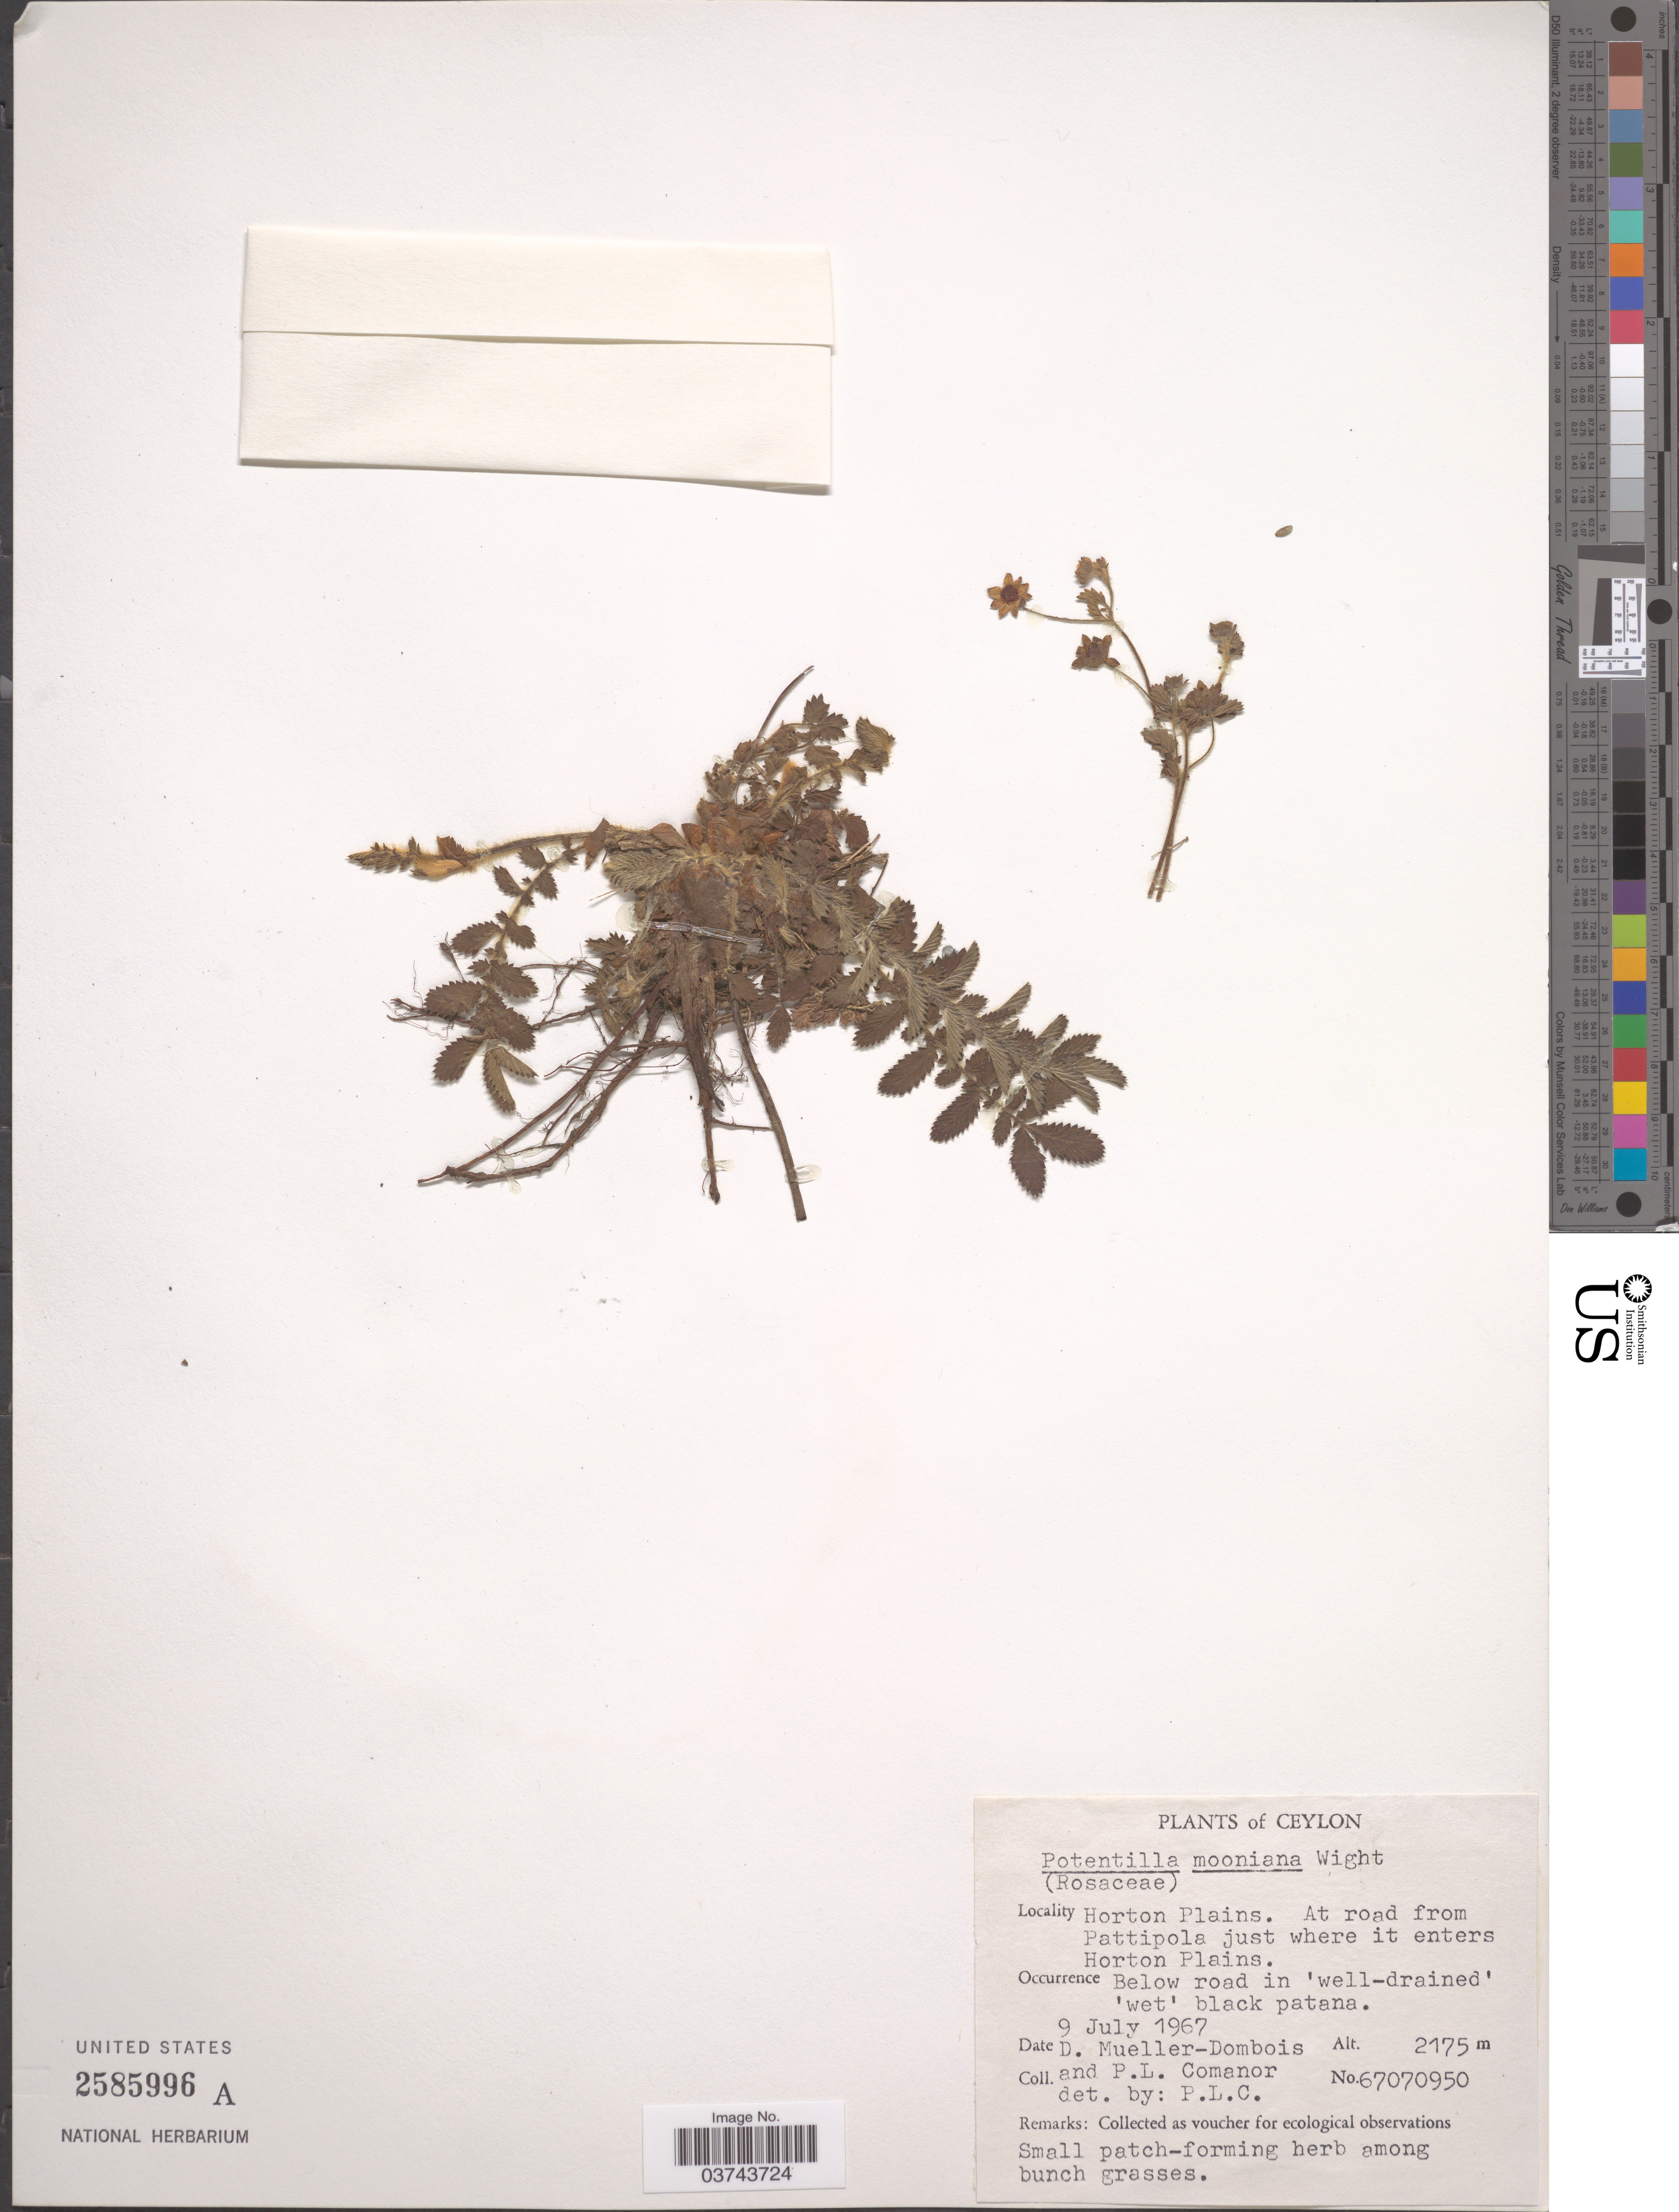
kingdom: Plantae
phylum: Tracheophyta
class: Magnoliopsida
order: Rosales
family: Rosaceae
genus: Potentilla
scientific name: Potentilla mooniana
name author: Wight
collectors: D. Mueller-Dombois & P. Comanor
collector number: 67070950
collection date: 1967-07-09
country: Sri Lanka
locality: Ceylon. Horton Plains. At road from Pattipola just where it enters Horton Plains. Below road in 'well-drained' 'wet' black patana.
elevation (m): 2175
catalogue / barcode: US 2585996A